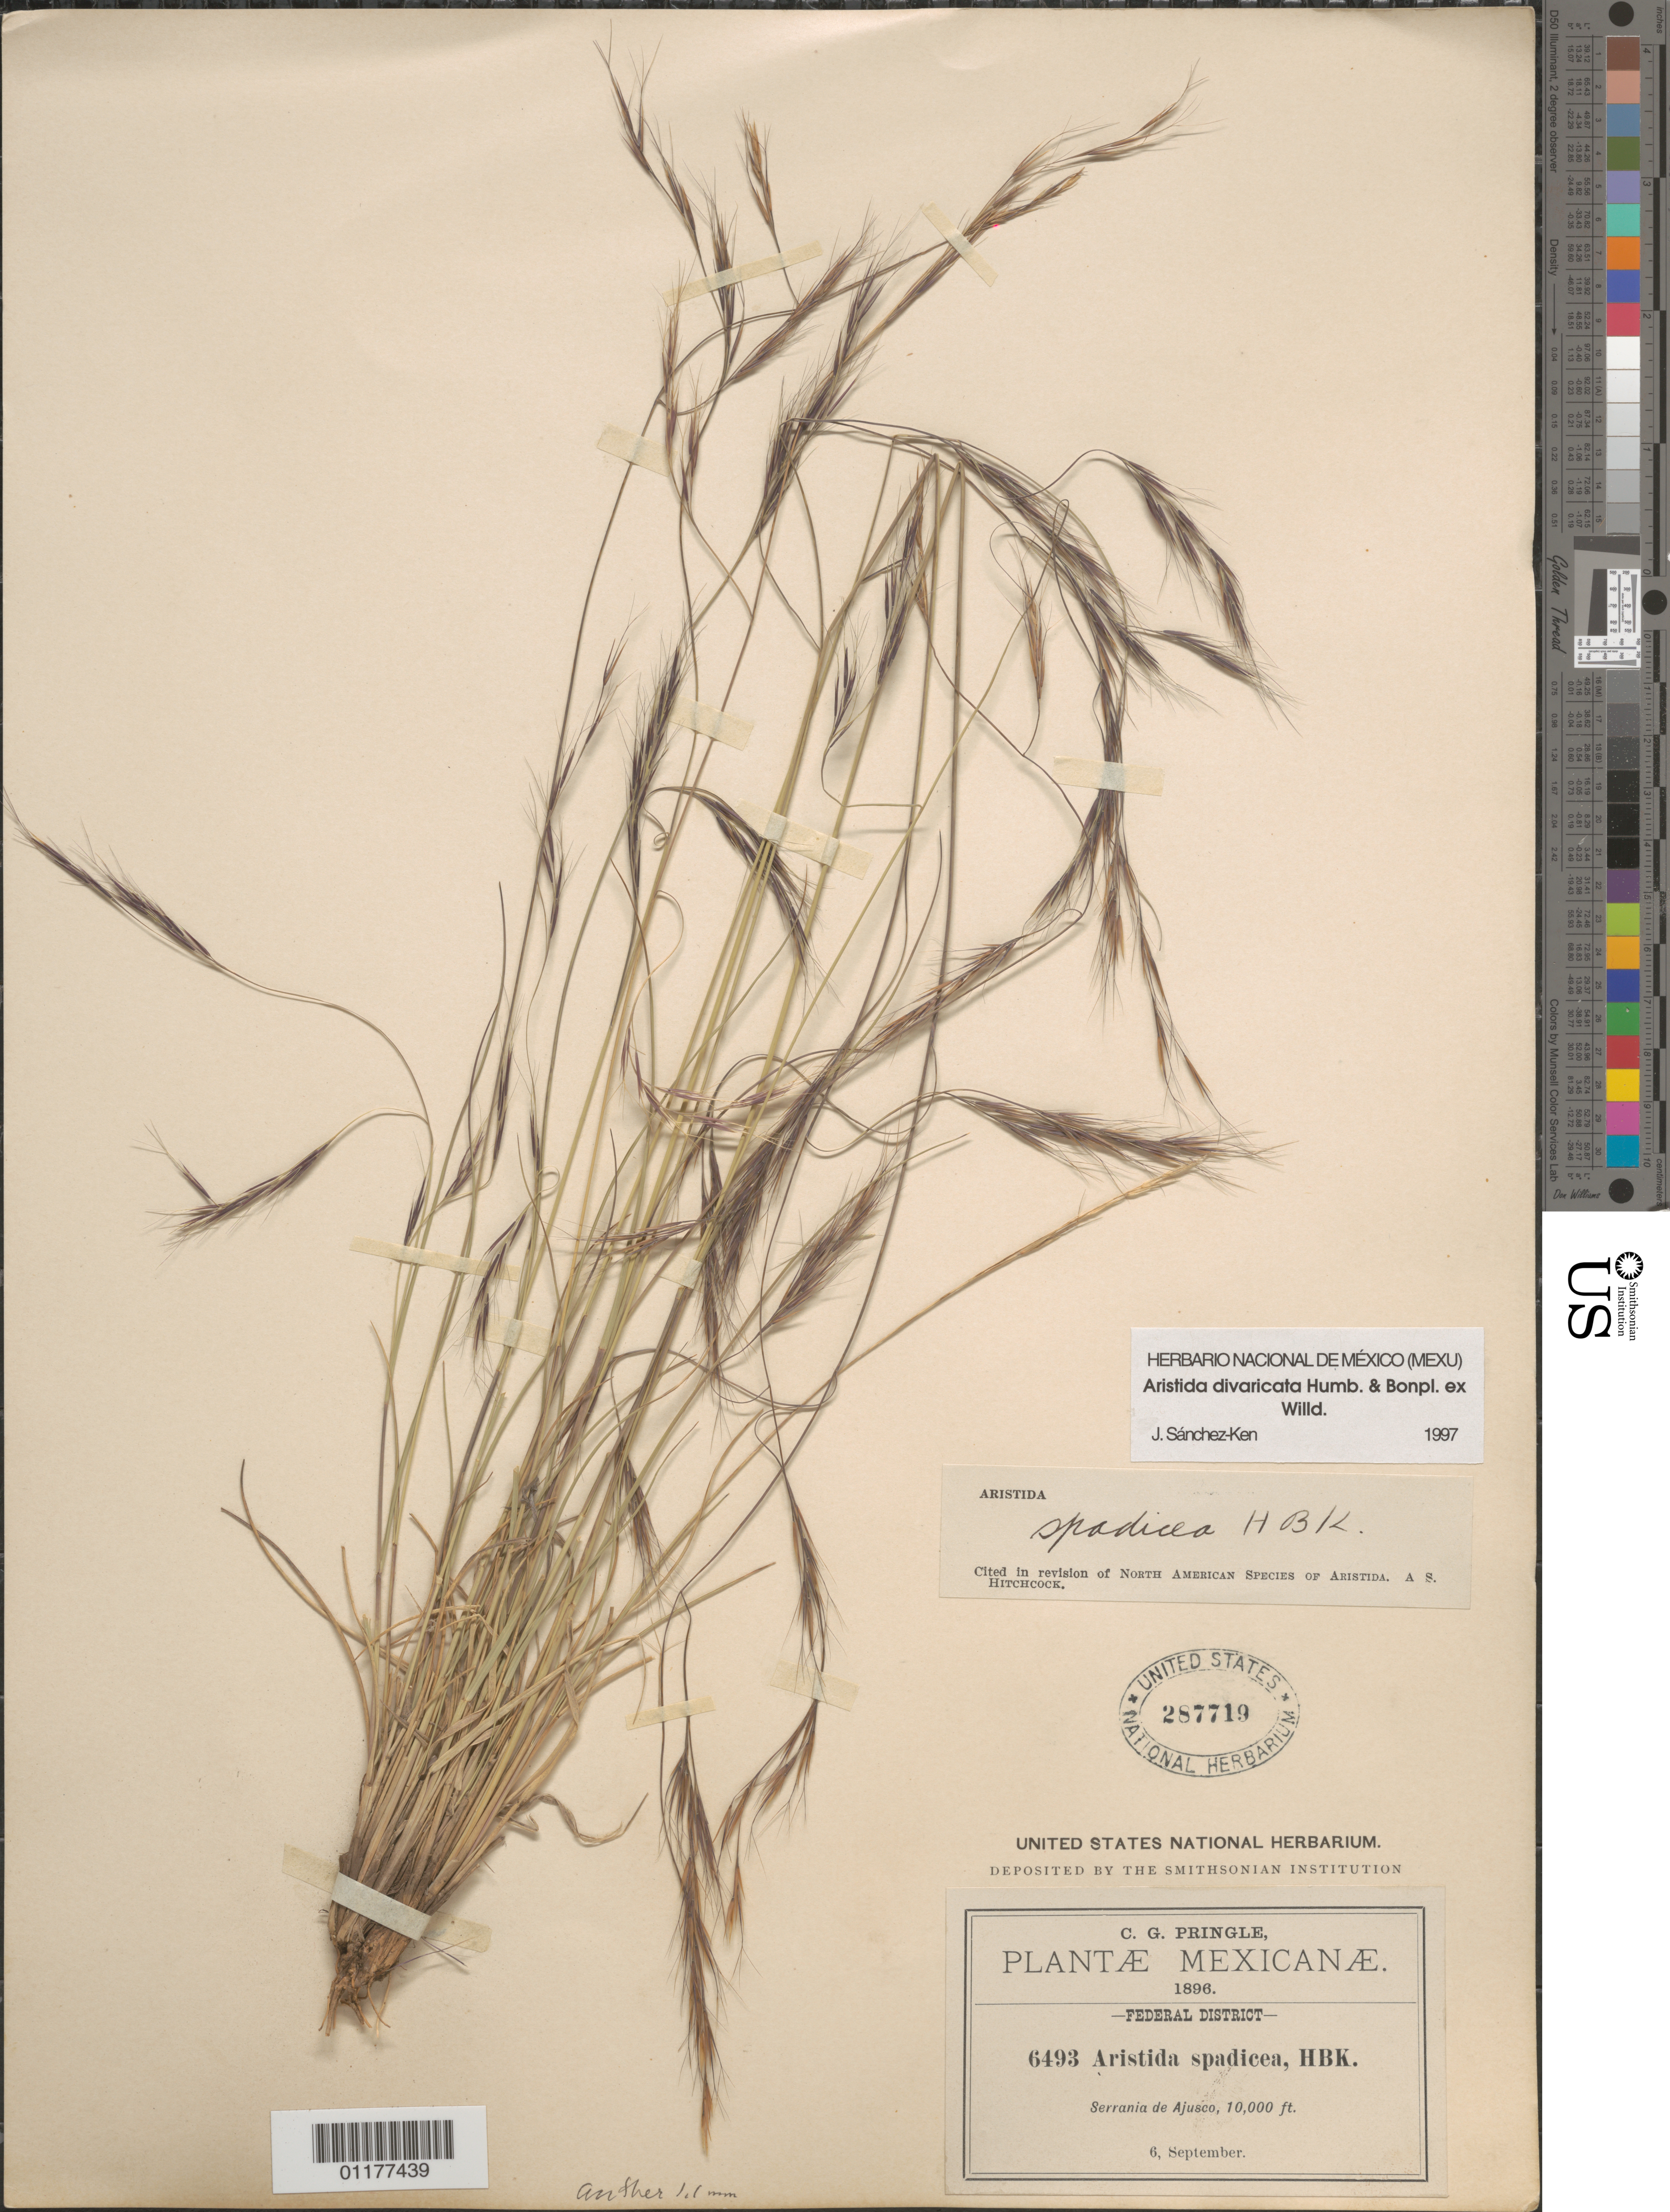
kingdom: Plantae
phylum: Tracheophyta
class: Liliopsida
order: Poales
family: Poaceae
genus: Aristida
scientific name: Aristida divaricata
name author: Humb. & Bonpl. ex Willd.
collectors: C. G. Pringle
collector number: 6493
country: Mexico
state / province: Distrito Federal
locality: Serrania de Ajusco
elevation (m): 3048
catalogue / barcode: US 287719